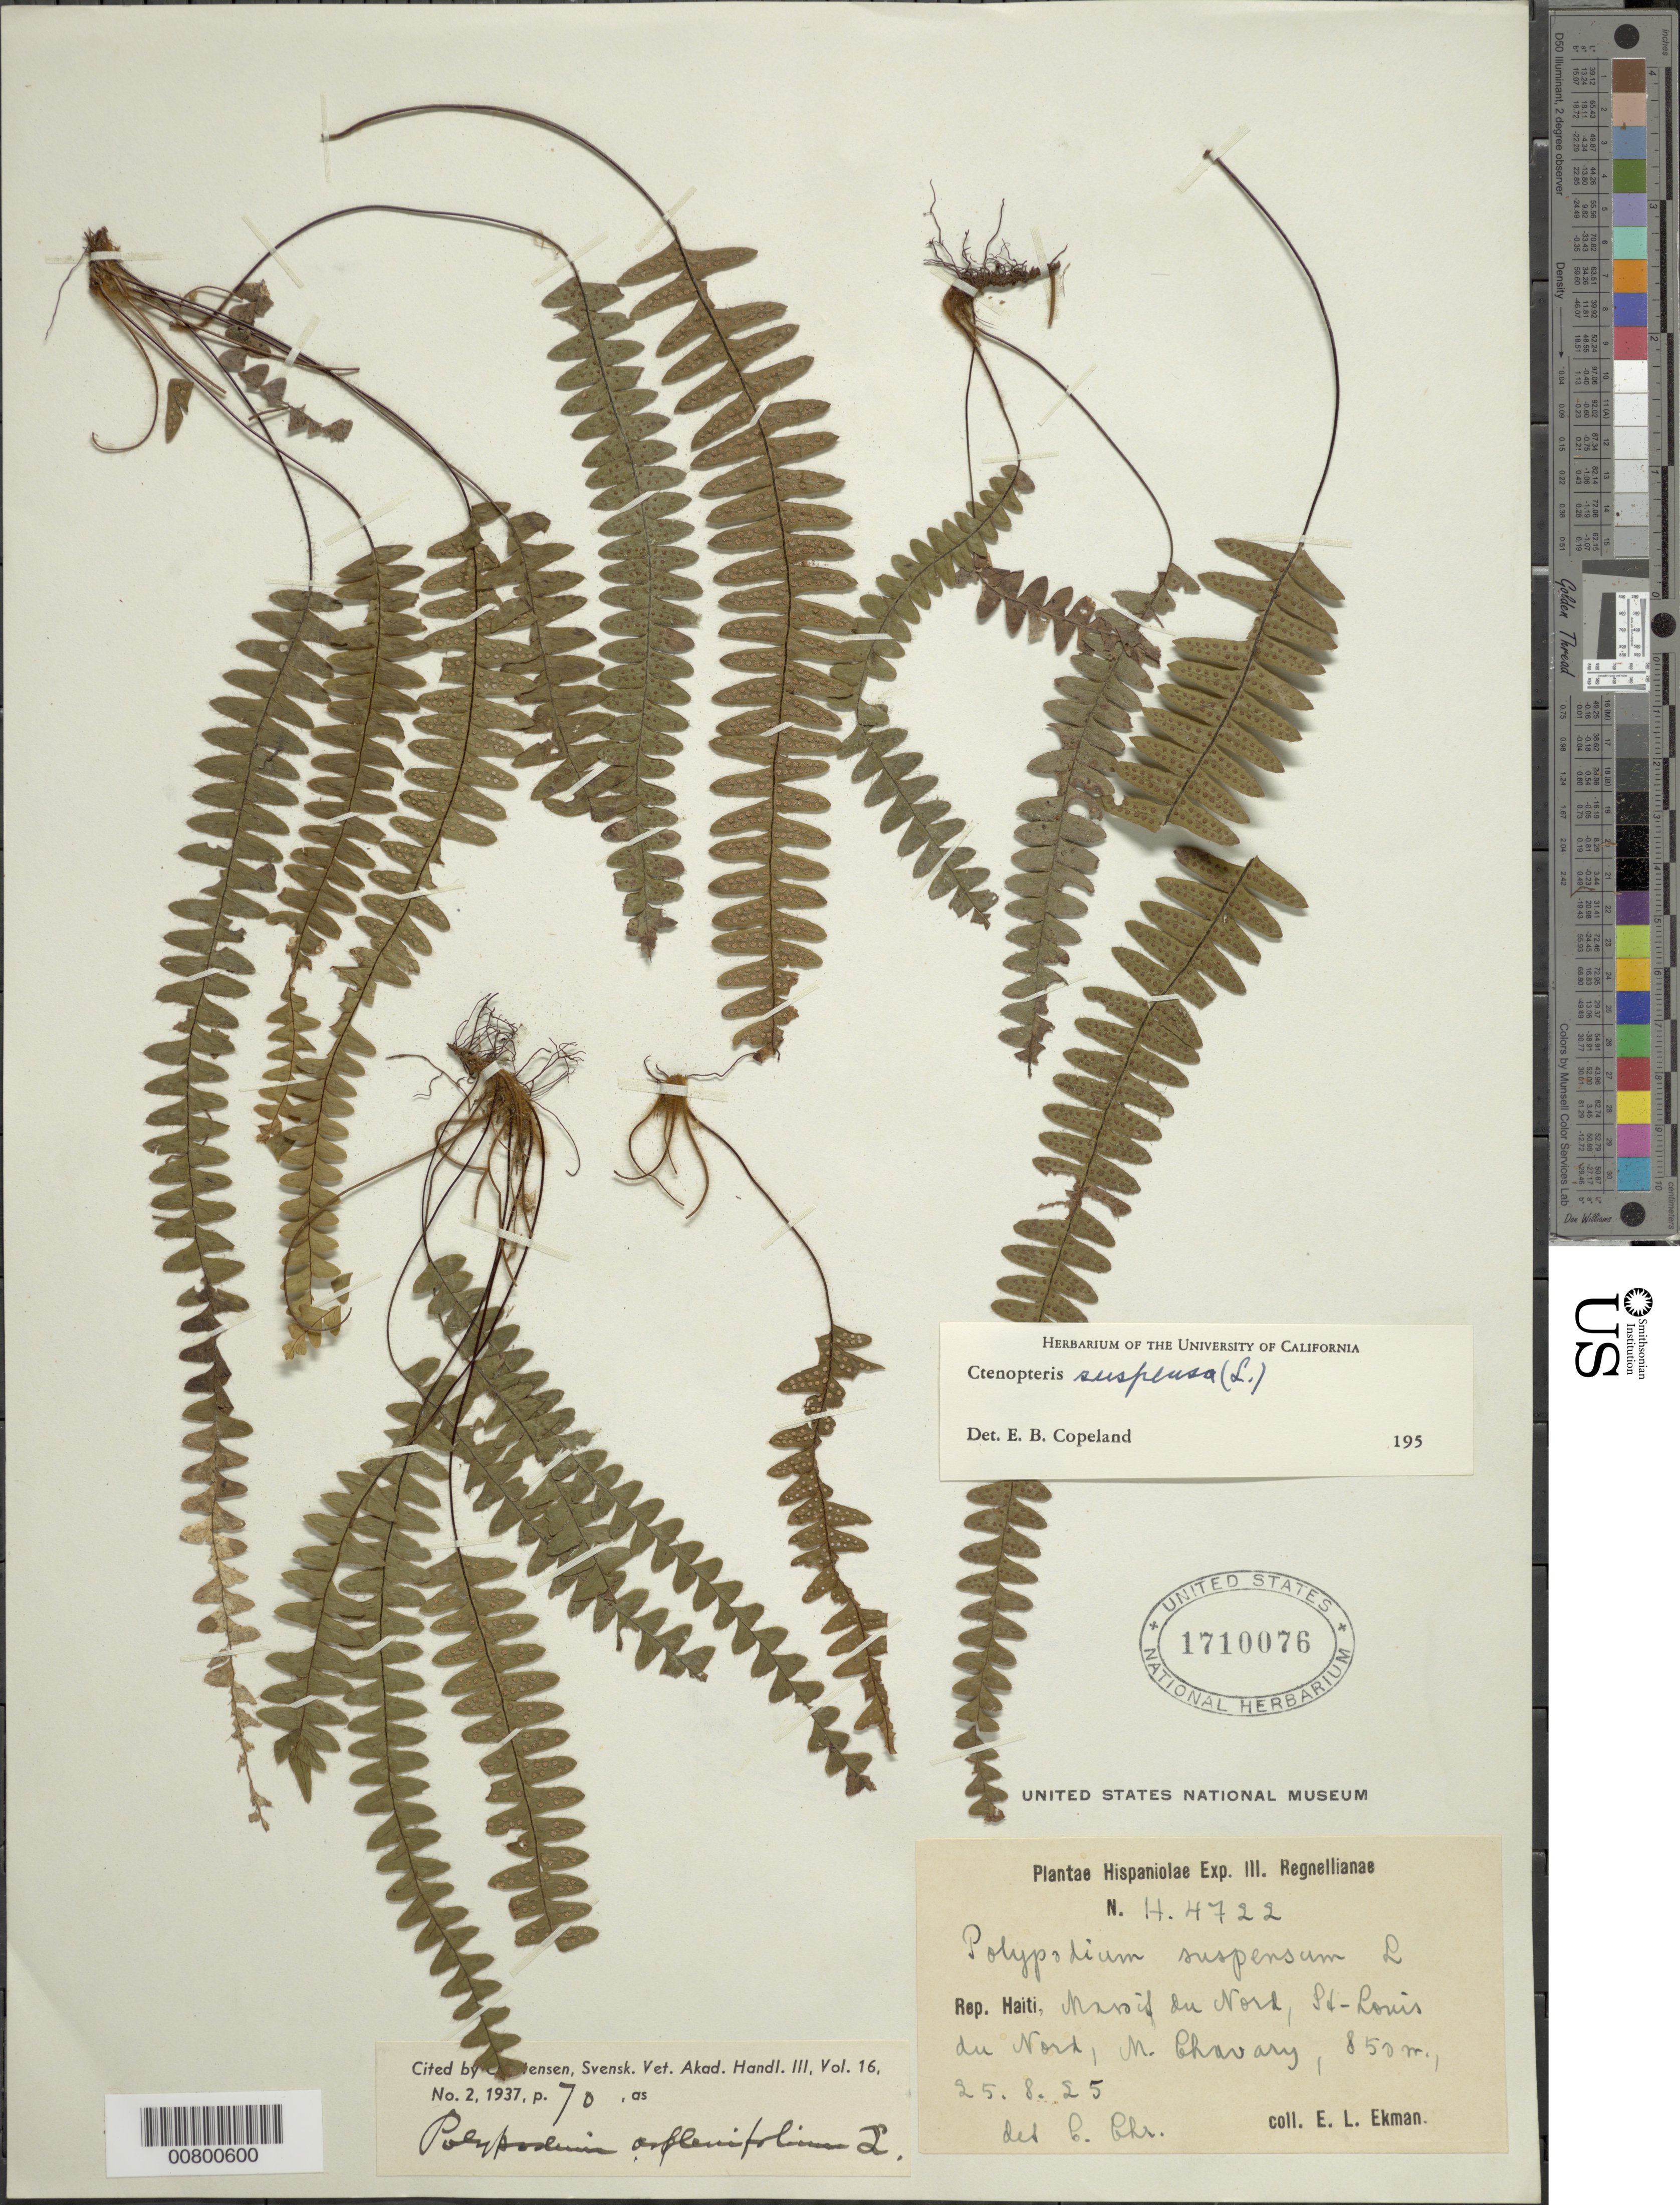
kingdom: Plantae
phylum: Tracheophyta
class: Polypodiopsida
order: Polypodiales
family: Polypodiaceae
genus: Terpsichore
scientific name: Terpsichore asplenifolia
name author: (L.) A.R. Sm.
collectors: E. L. Ekman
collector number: H 4722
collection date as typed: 25 Aug 1925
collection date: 1925-08-25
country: Haiti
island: Hispaniola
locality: Massif du Nord, St. Louis du Nord, M. Chavary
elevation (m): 850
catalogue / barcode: US 1710076